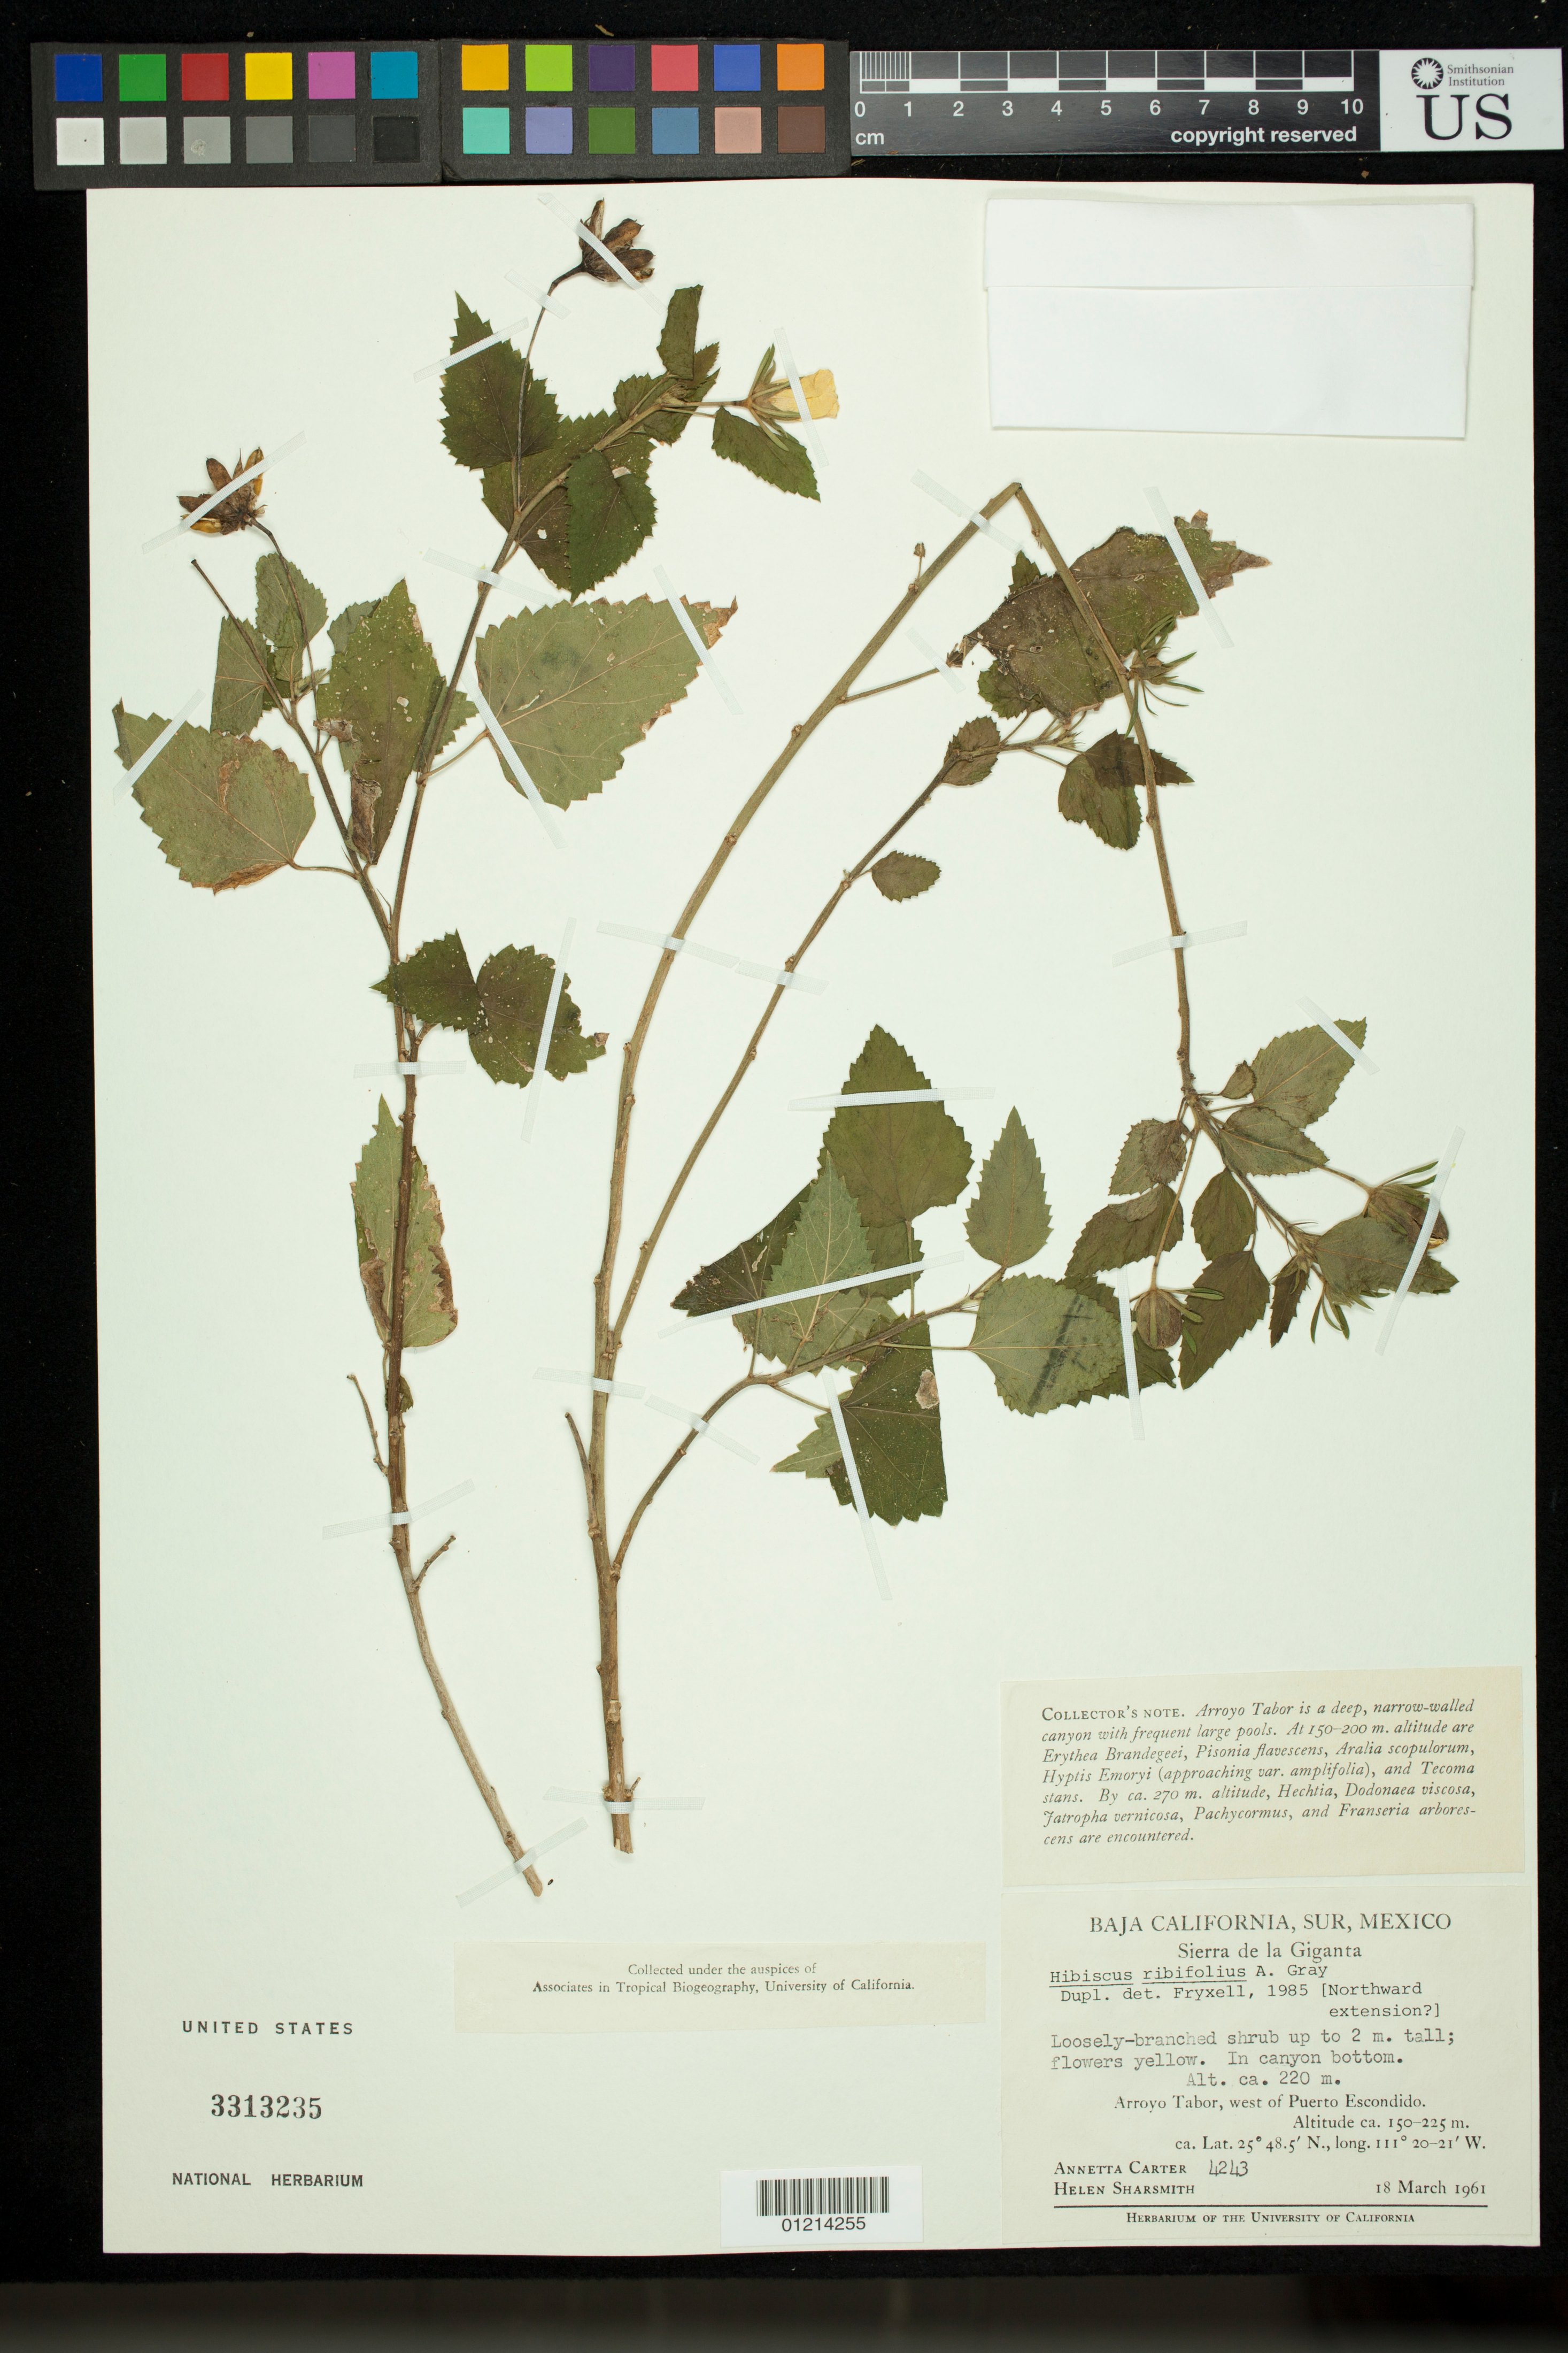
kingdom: Plantae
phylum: Tracheophyta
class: Magnoliopsida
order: Malvales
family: Malvaceae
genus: Hibiscus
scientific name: Hibiscus ribifolius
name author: A. Gray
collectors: A. M. Carter & H. Sharsmith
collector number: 4243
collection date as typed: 3/18/1961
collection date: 1961-03-18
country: Mexico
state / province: Baja California Sur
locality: Sierra de la Giganta. Arroyo Tabor, west of Puerto Escondido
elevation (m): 220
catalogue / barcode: US 3313235